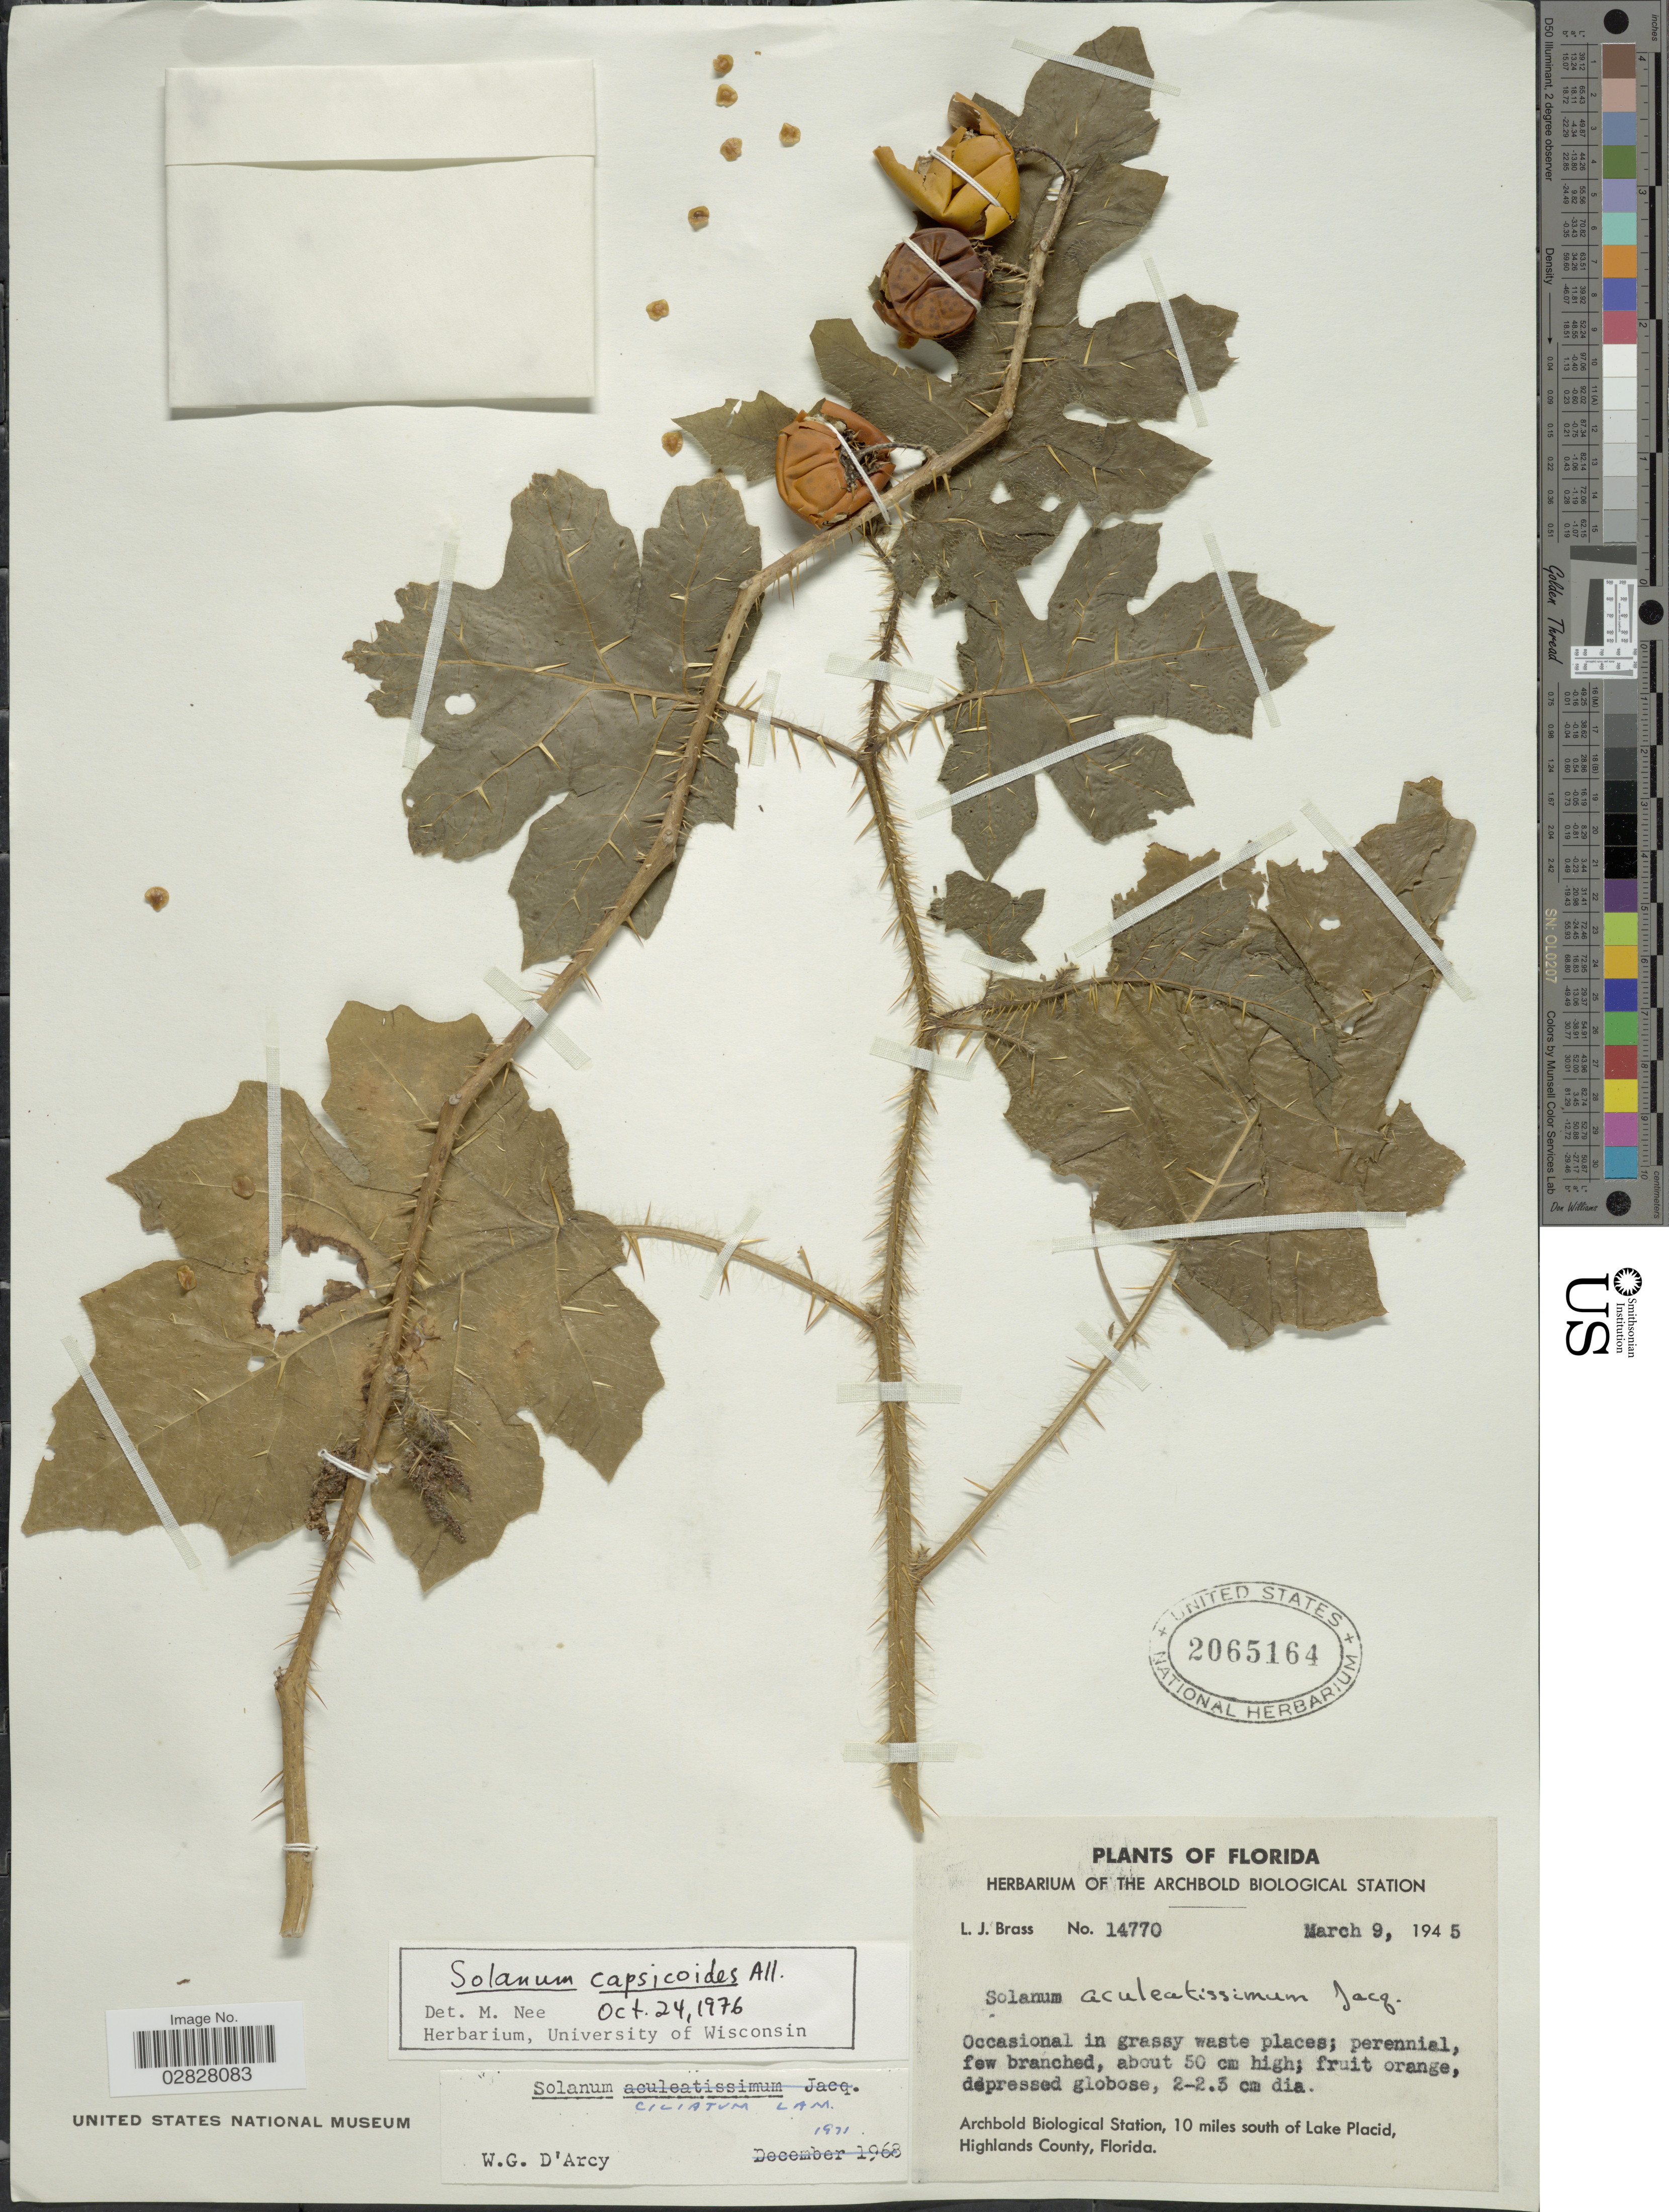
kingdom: Plantae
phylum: Tracheophyta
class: Magnoliopsida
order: Solanales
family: Solanaceae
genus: Solanum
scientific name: Solanum capsicoides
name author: All.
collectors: L. J. Brass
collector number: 14770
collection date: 1945-03-09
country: United States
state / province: Florida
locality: Archbold Biological Station, 10 miles south of Lake Placid, Highlands County.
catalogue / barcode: US 2065164